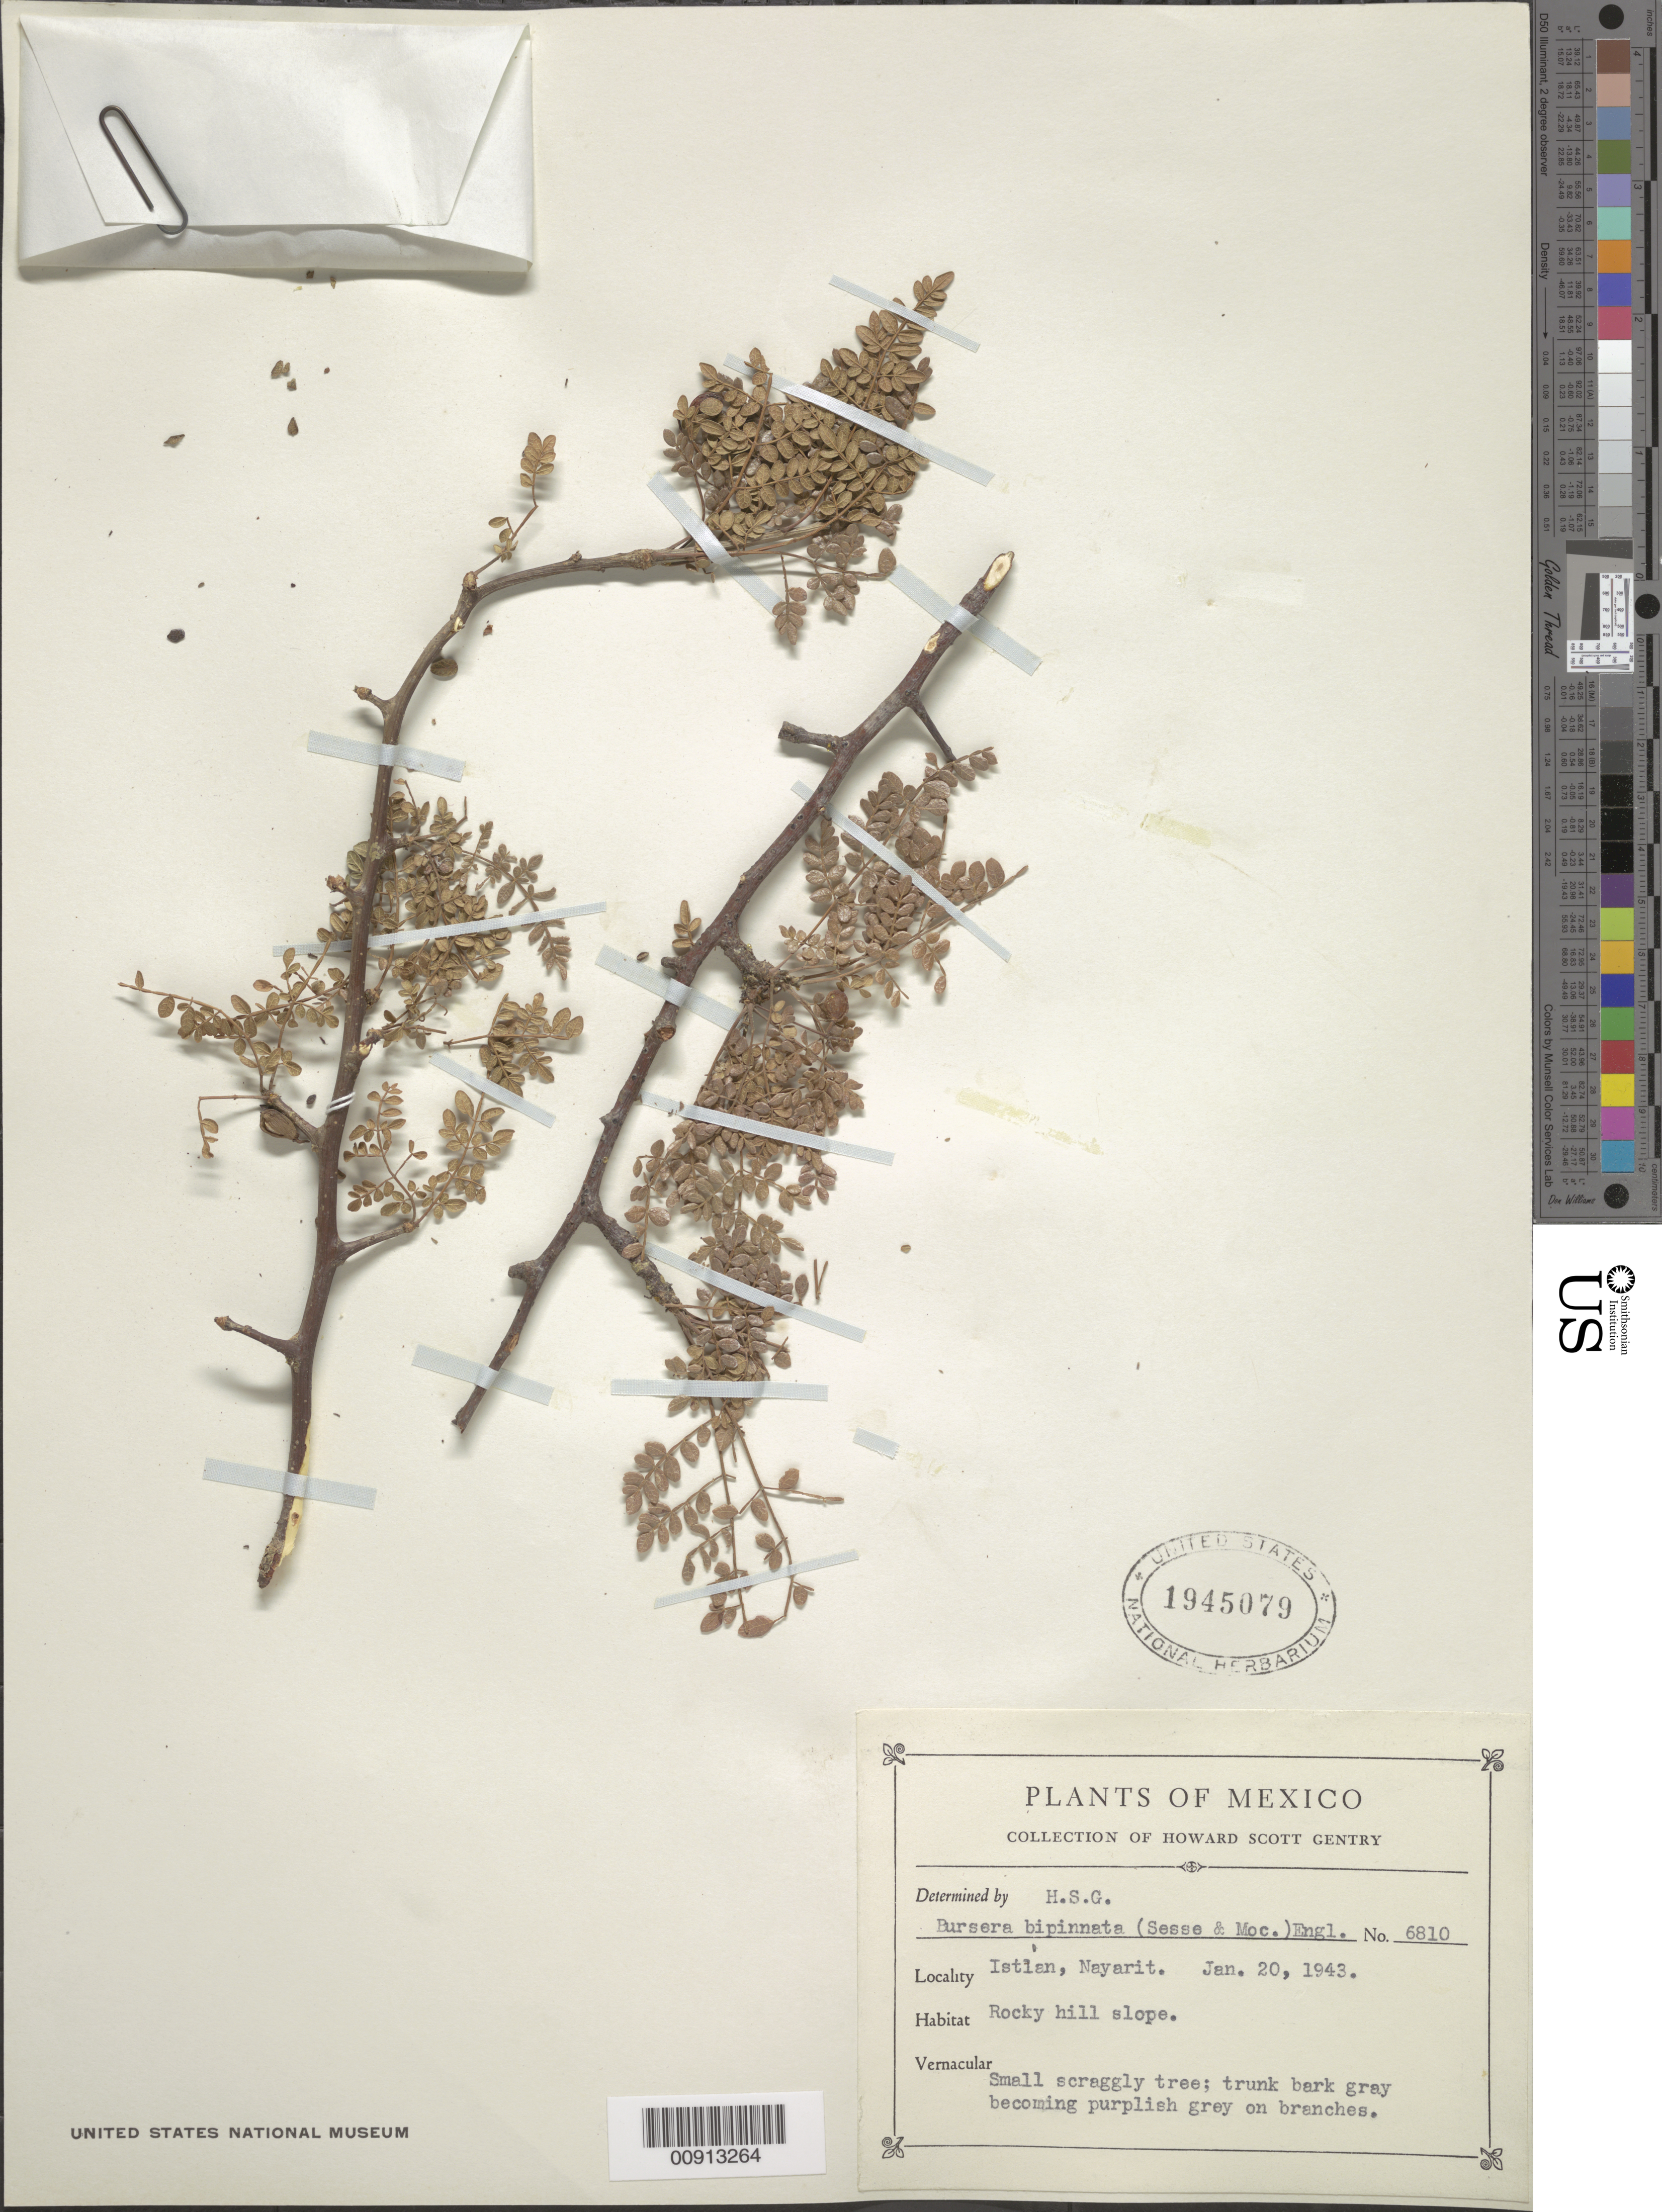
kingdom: Plantae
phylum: Tracheophyta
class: Magnoliopsida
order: Sapindales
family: Burseraceae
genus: Bursera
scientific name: Bursera bipinnata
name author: Engl.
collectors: H. S. Gentry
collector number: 6810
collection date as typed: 20 Jan 1943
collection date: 1943-01-20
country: Mexico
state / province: Nayarit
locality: Istlan, Nayarit.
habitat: Rocky hill slope.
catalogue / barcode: US 1945079